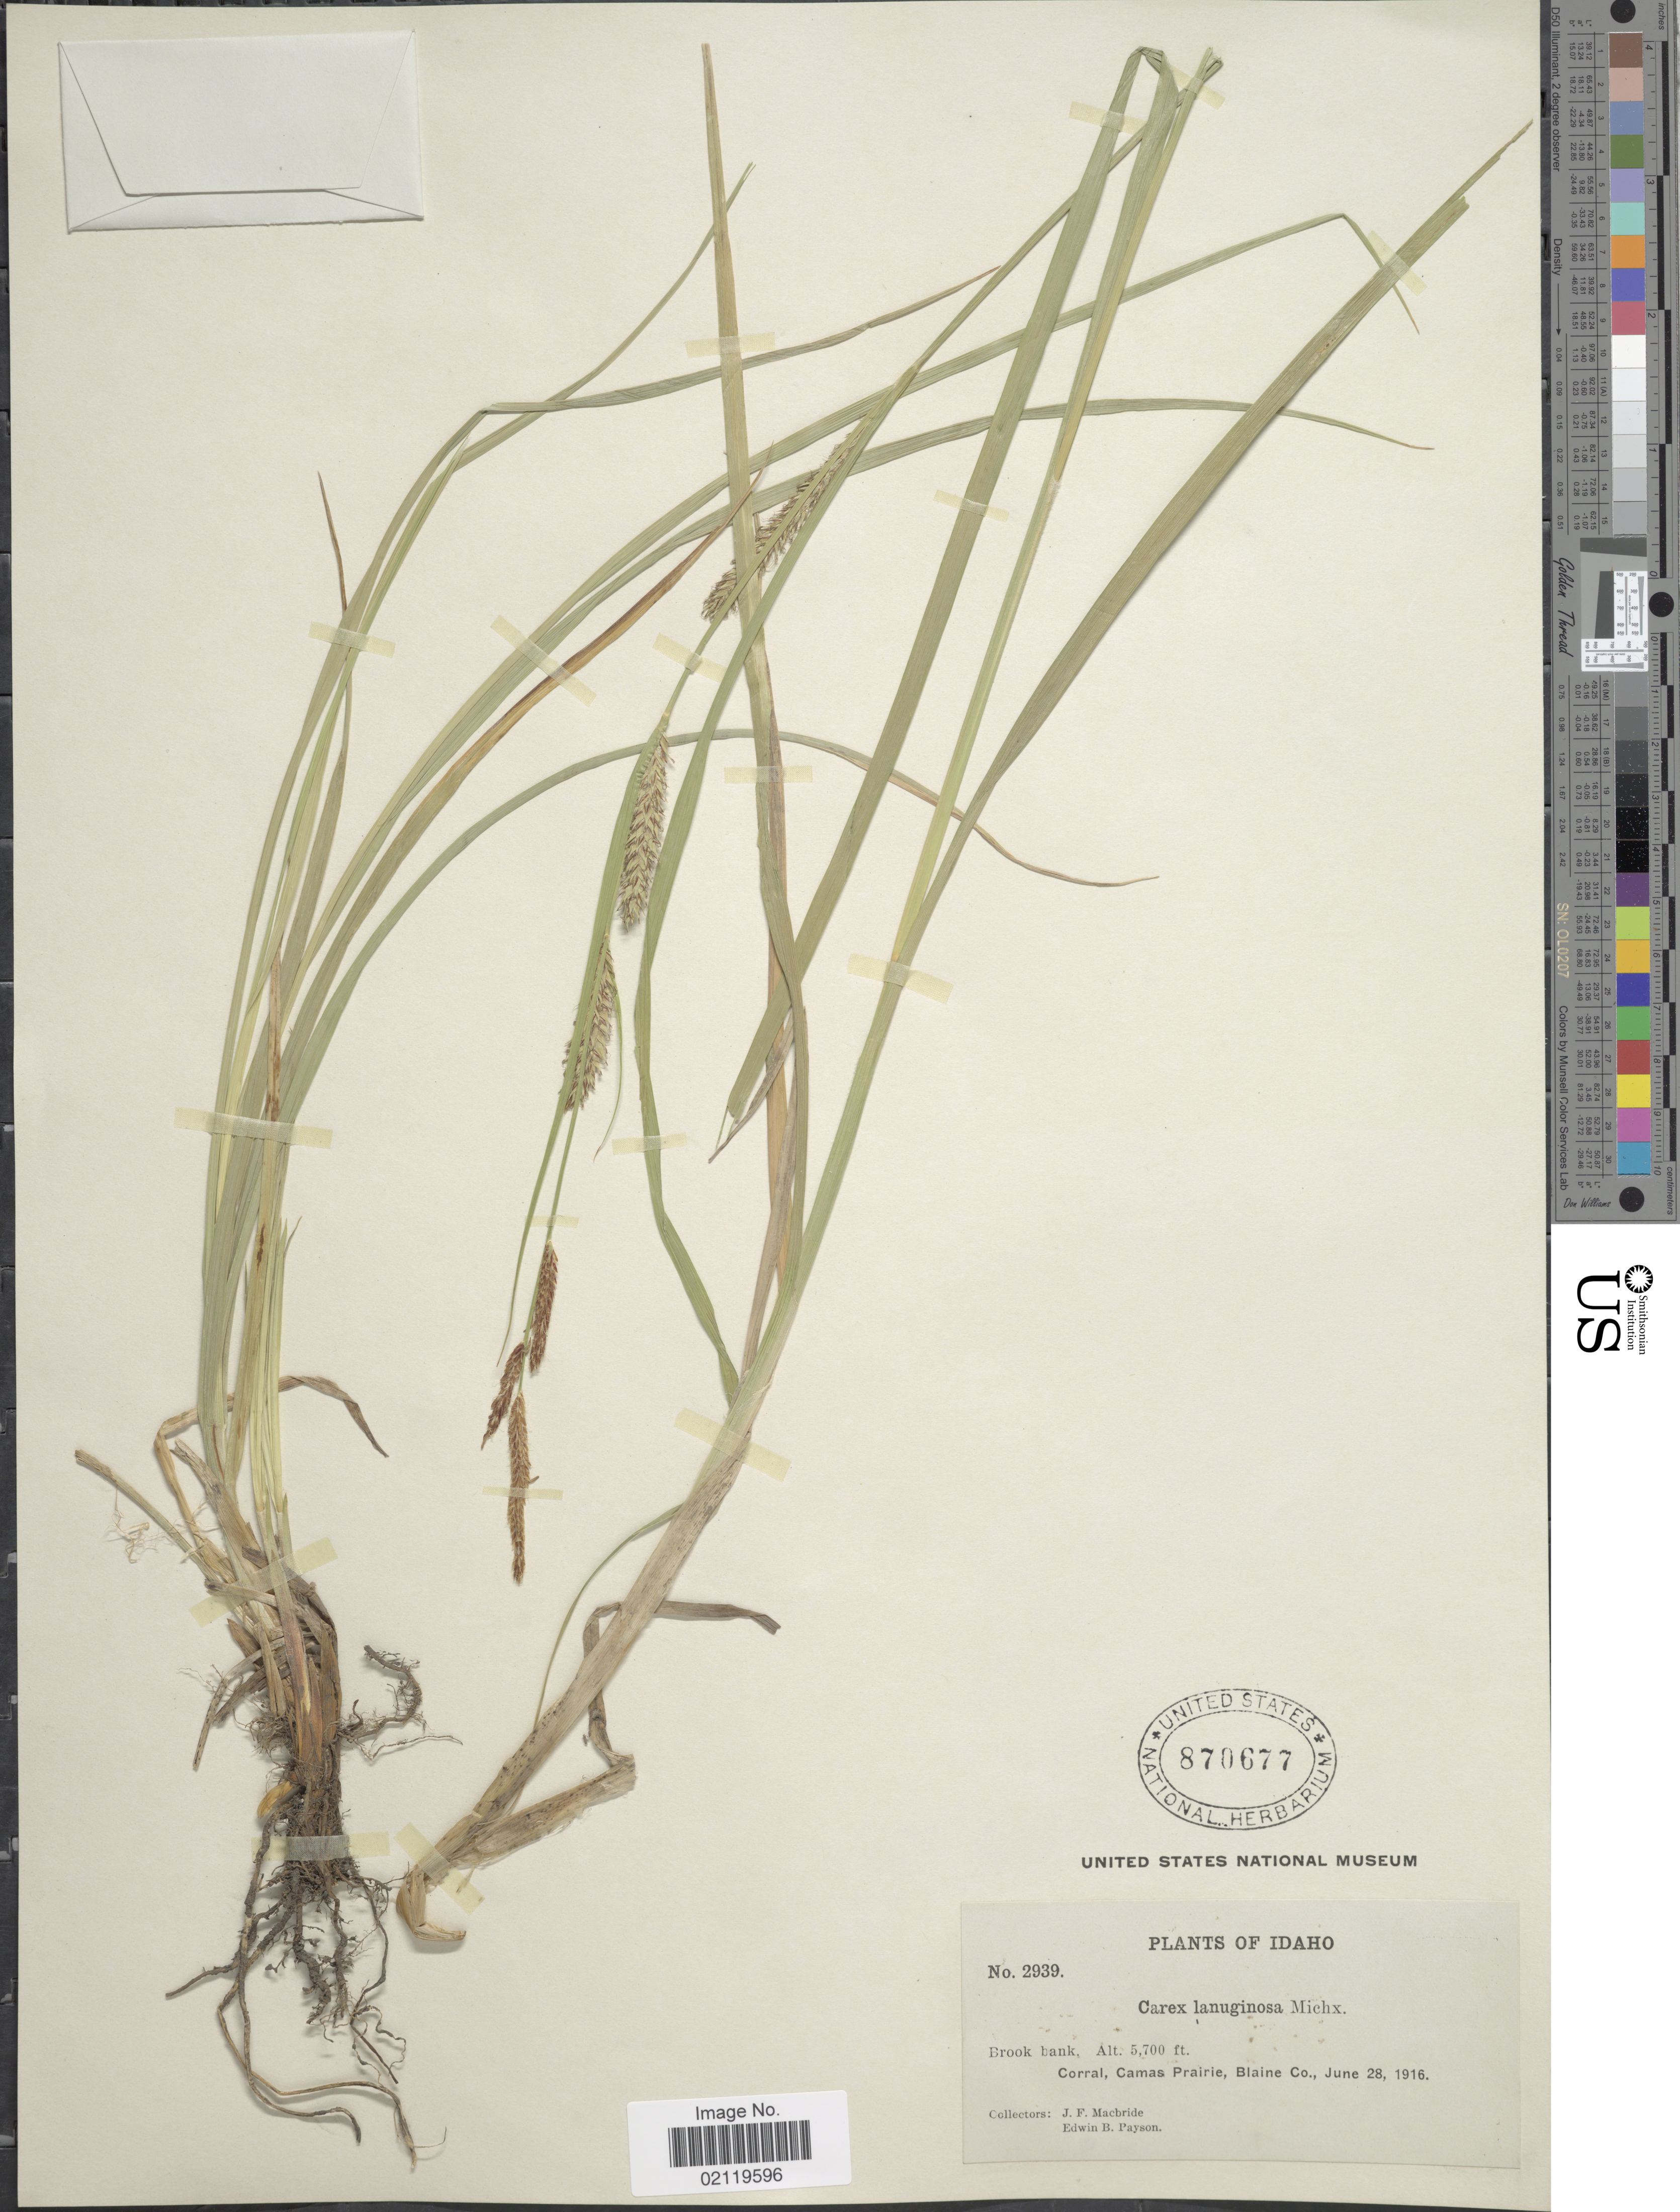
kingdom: Plantae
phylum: Tracheophyta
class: Liliopsida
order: Poales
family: Cyperaceae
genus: Carex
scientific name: Carex pellita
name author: Muhl. ex Willd.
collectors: J. F. Macbride & E. B. Payson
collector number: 2939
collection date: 1916-06-28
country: United States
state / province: Idaho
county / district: Blaine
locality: Brook bank, Corral, Camas Prairie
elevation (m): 1737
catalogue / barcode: US 870677